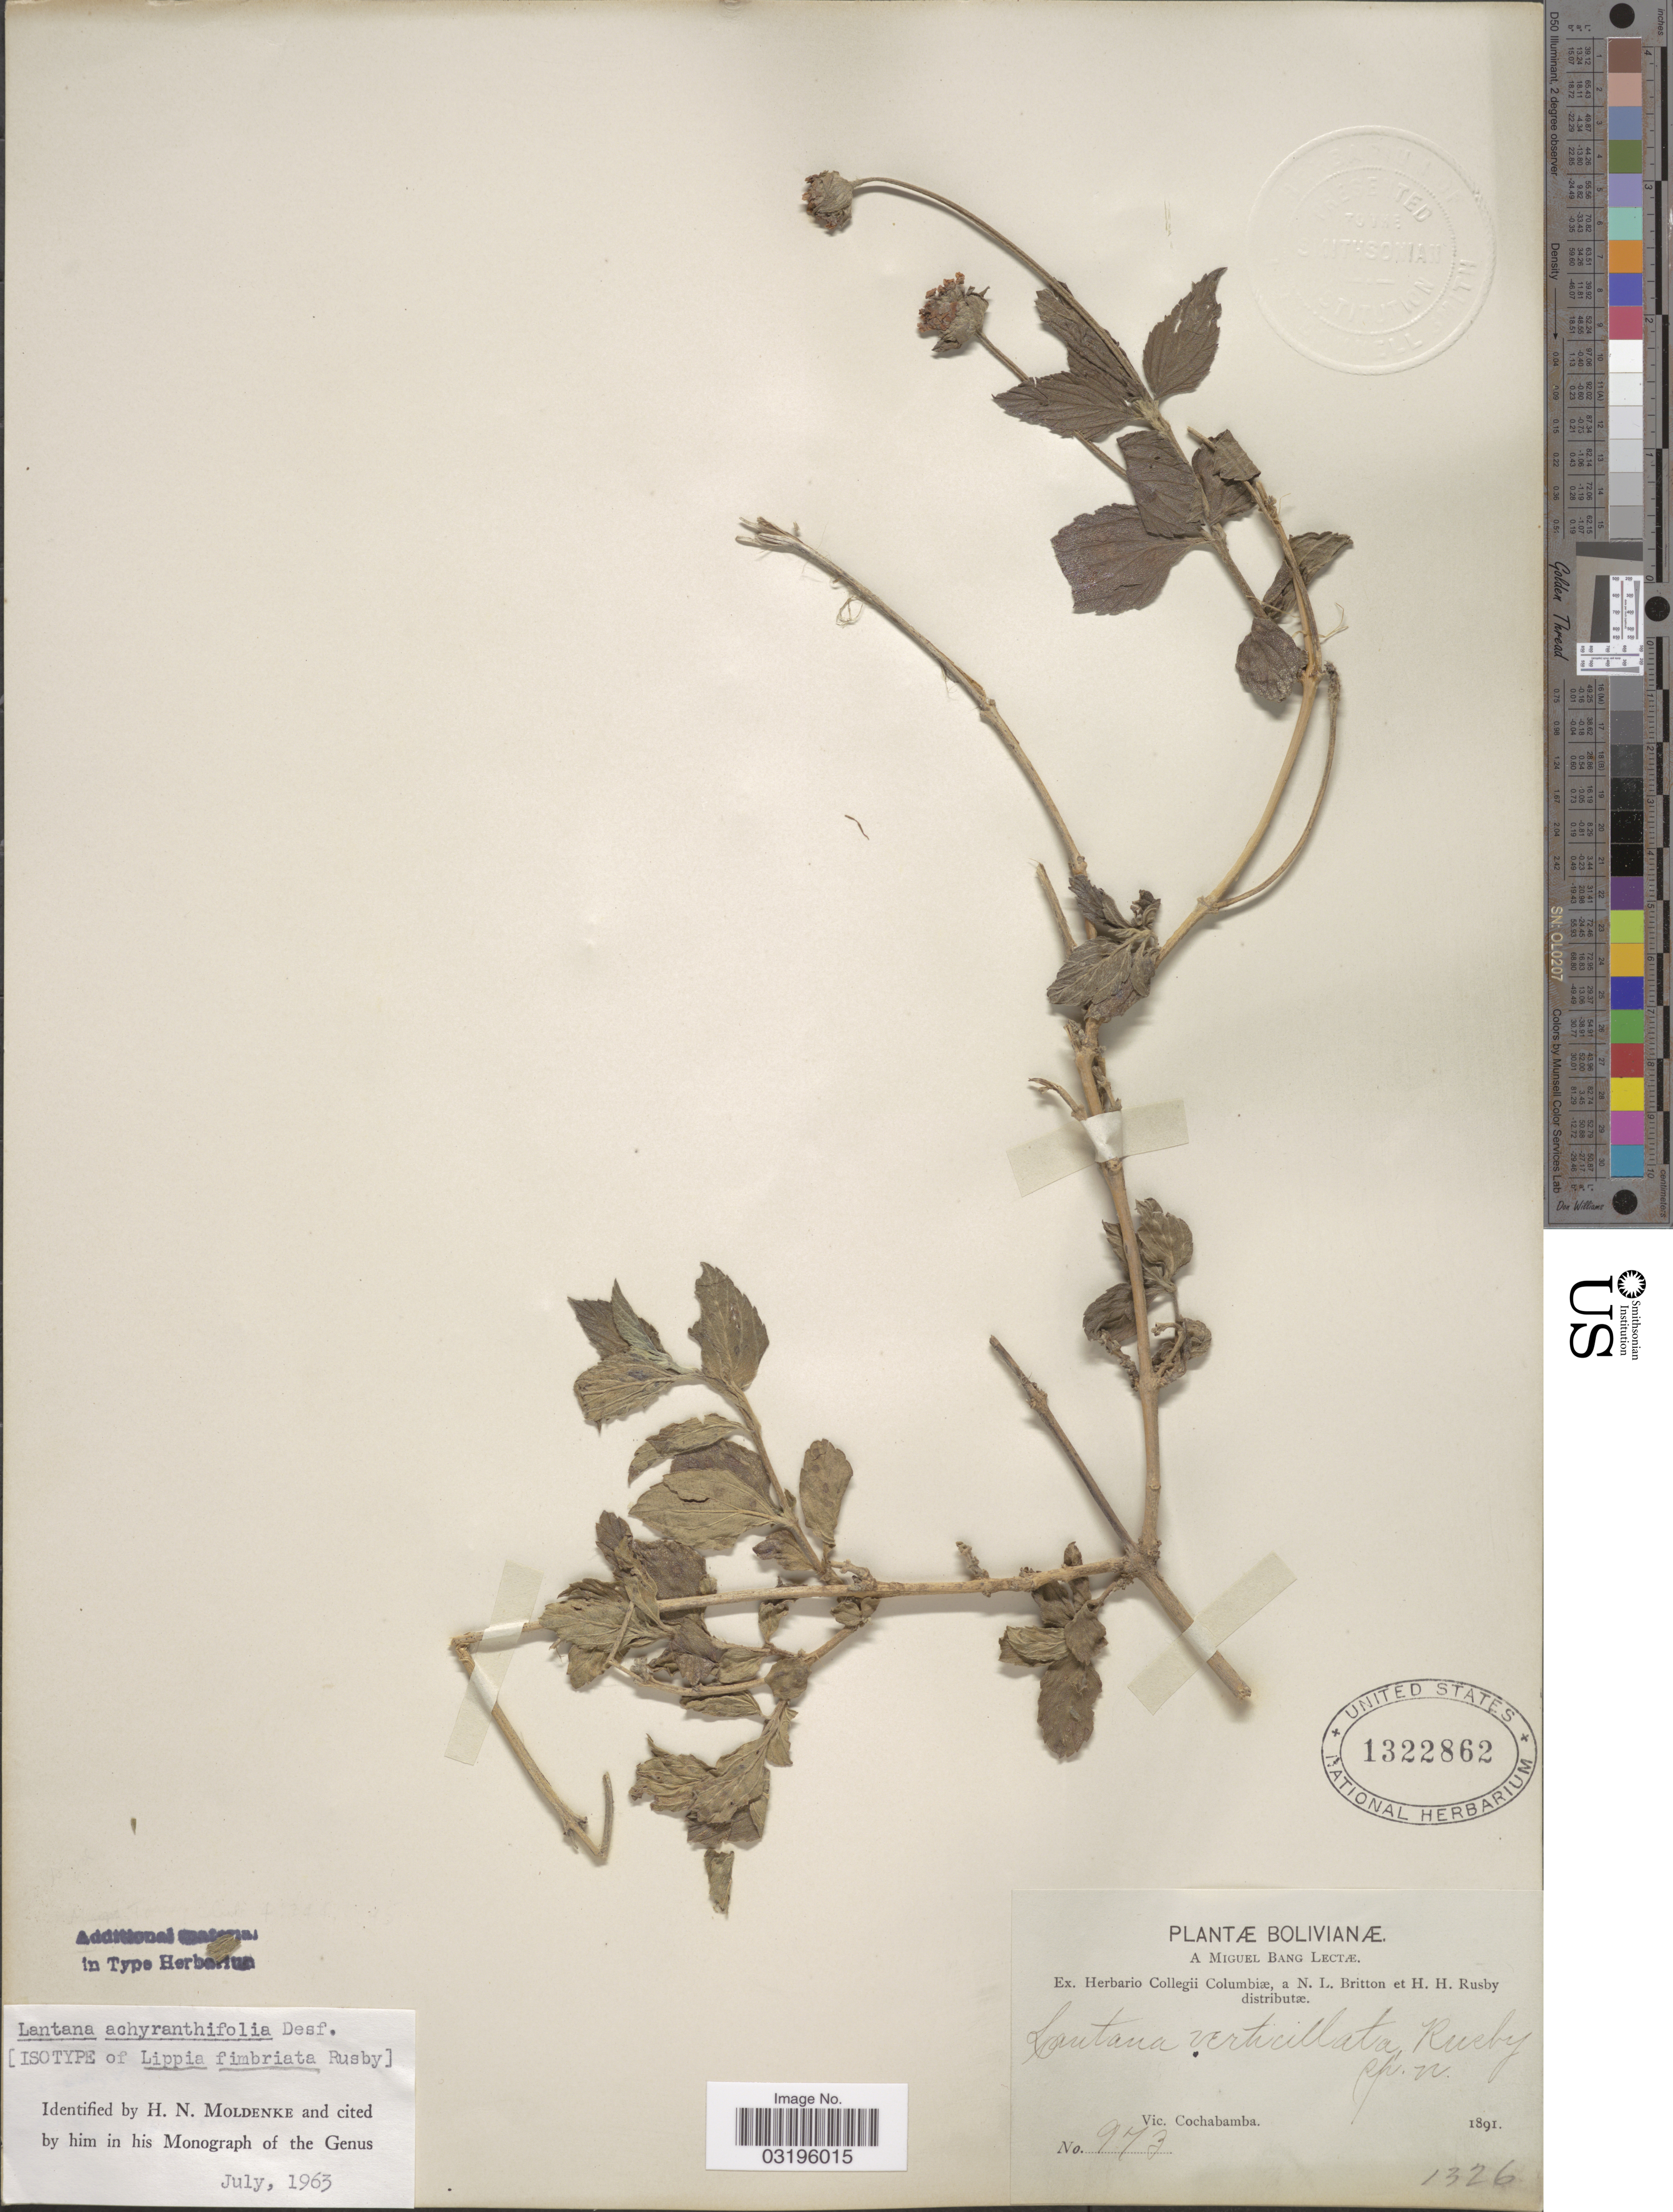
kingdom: Plantae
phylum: Tracheophyta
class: Magnoliopsida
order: Lamiales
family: Verbenaceae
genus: Lantana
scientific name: Lantana achyranthifolia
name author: Desf.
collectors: M. Bang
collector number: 973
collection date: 1891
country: Bolivia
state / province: Cochabamba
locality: Vic. Cochabamba.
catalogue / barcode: US 1322862